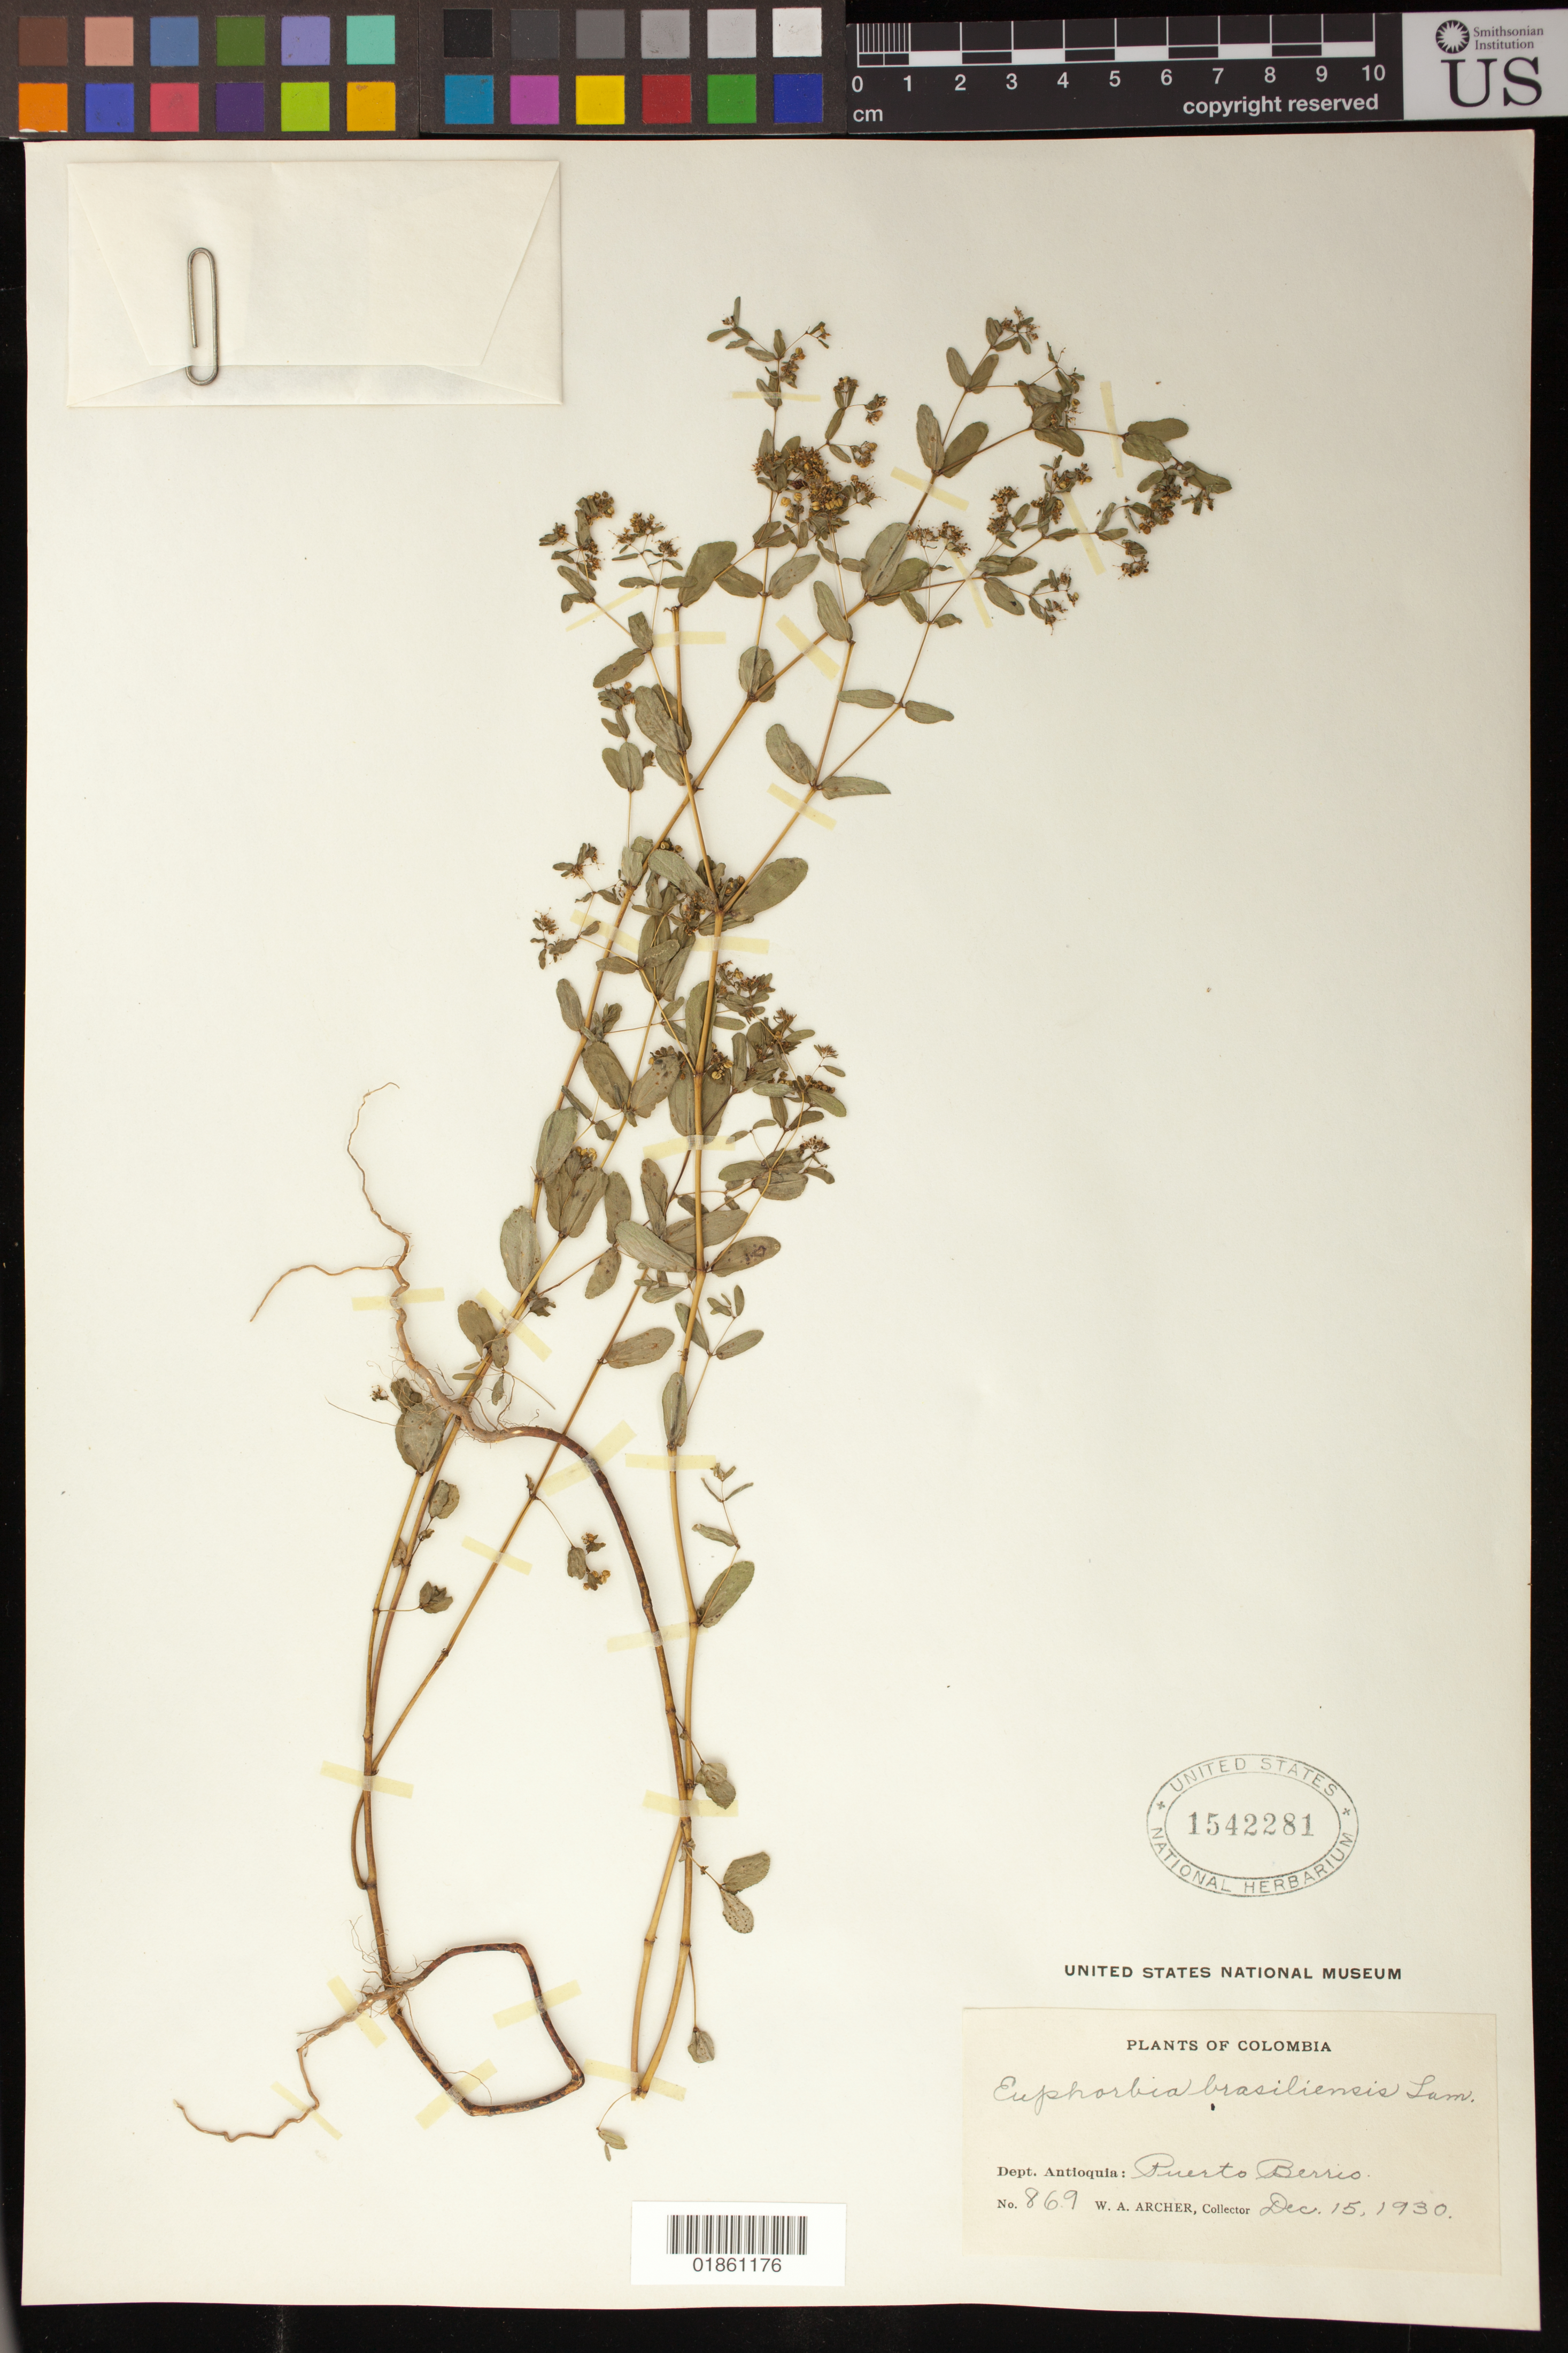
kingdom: Plantae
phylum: Tracheophyta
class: Magnoliopsida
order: Malpighiales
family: Euphorbiaceae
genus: Euphorbia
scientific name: Euphorbia hyssopifolia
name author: L.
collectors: W. A. Archer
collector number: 869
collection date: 1930-12-15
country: Colombia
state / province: Antioquia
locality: Puerto Berrio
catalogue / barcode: US 1542281